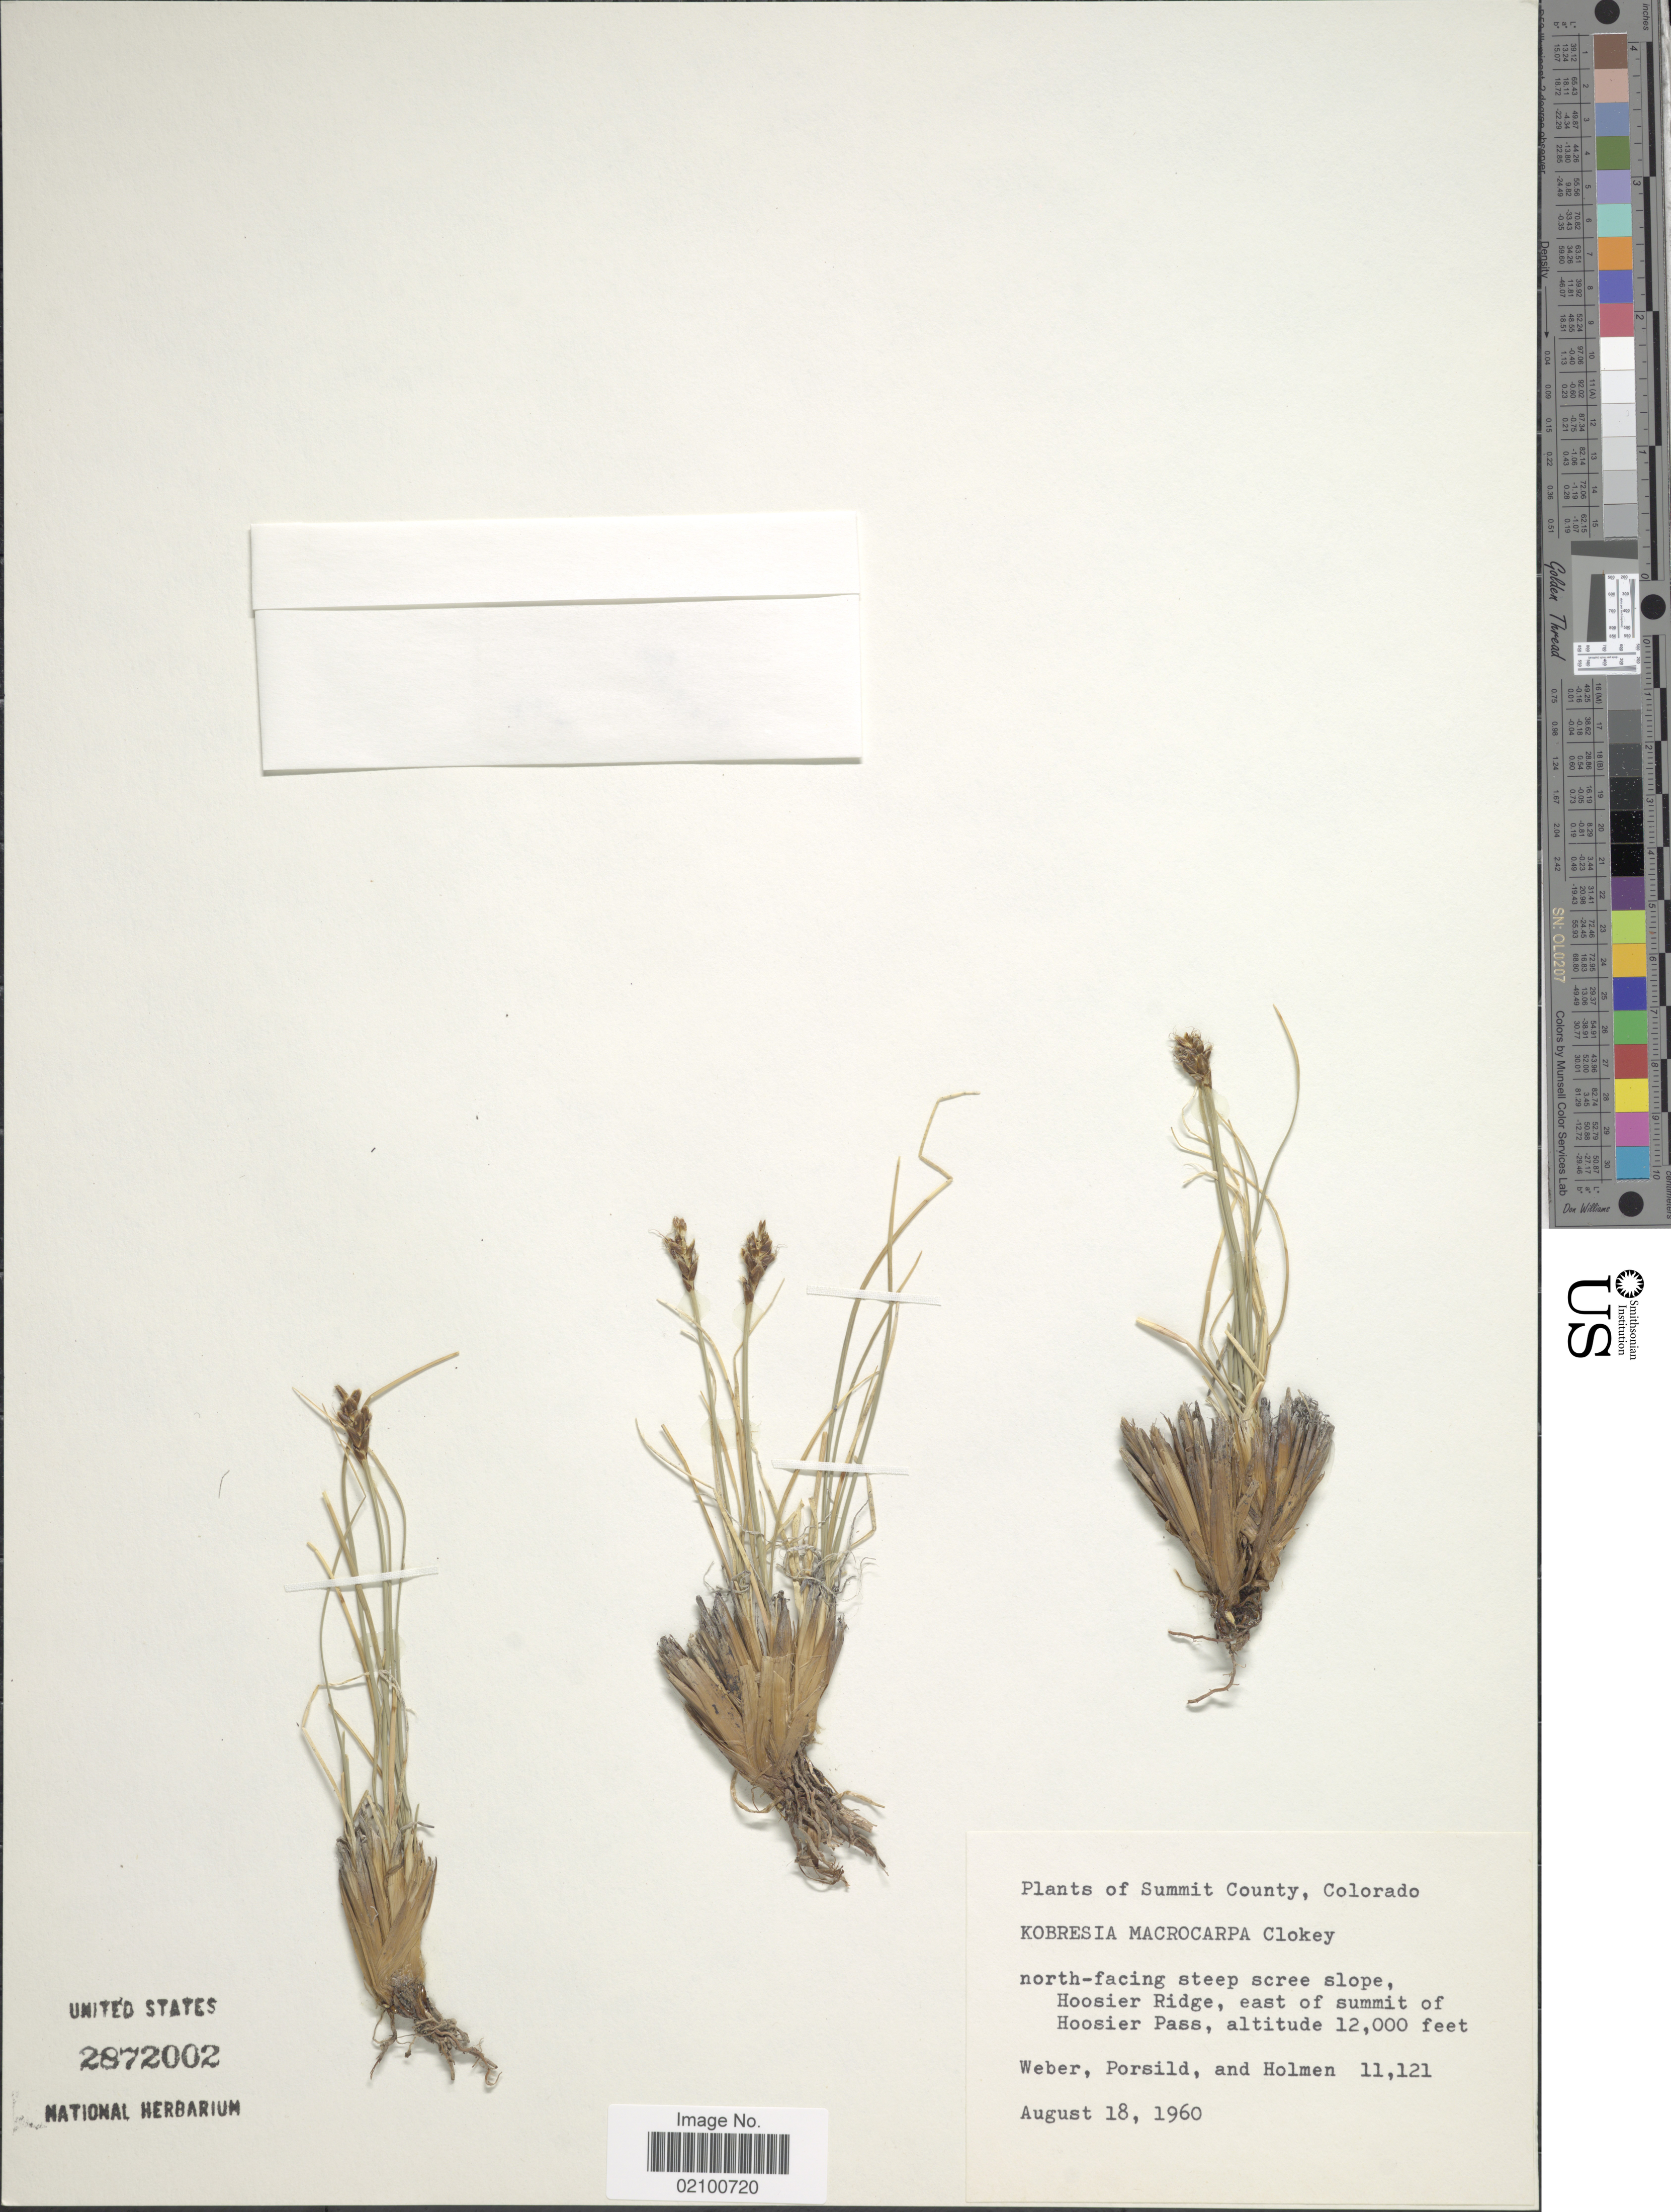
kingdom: Plantae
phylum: Tracheophyta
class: Liliopsida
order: Poales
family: Cyperaceae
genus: Carex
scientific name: Carex borealipolaris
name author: S.R. Zhang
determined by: Strong, M. T., (US), Smithsonian Institution - National Museum of Natural History (UNITED STATES)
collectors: -- Weber, Porsild & Holmen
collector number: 11121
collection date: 1960-08-18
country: United States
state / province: Colorado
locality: Summit County, Hoosier Ridge, east of summit of Hoosier Pass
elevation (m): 3658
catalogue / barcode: US 2872002